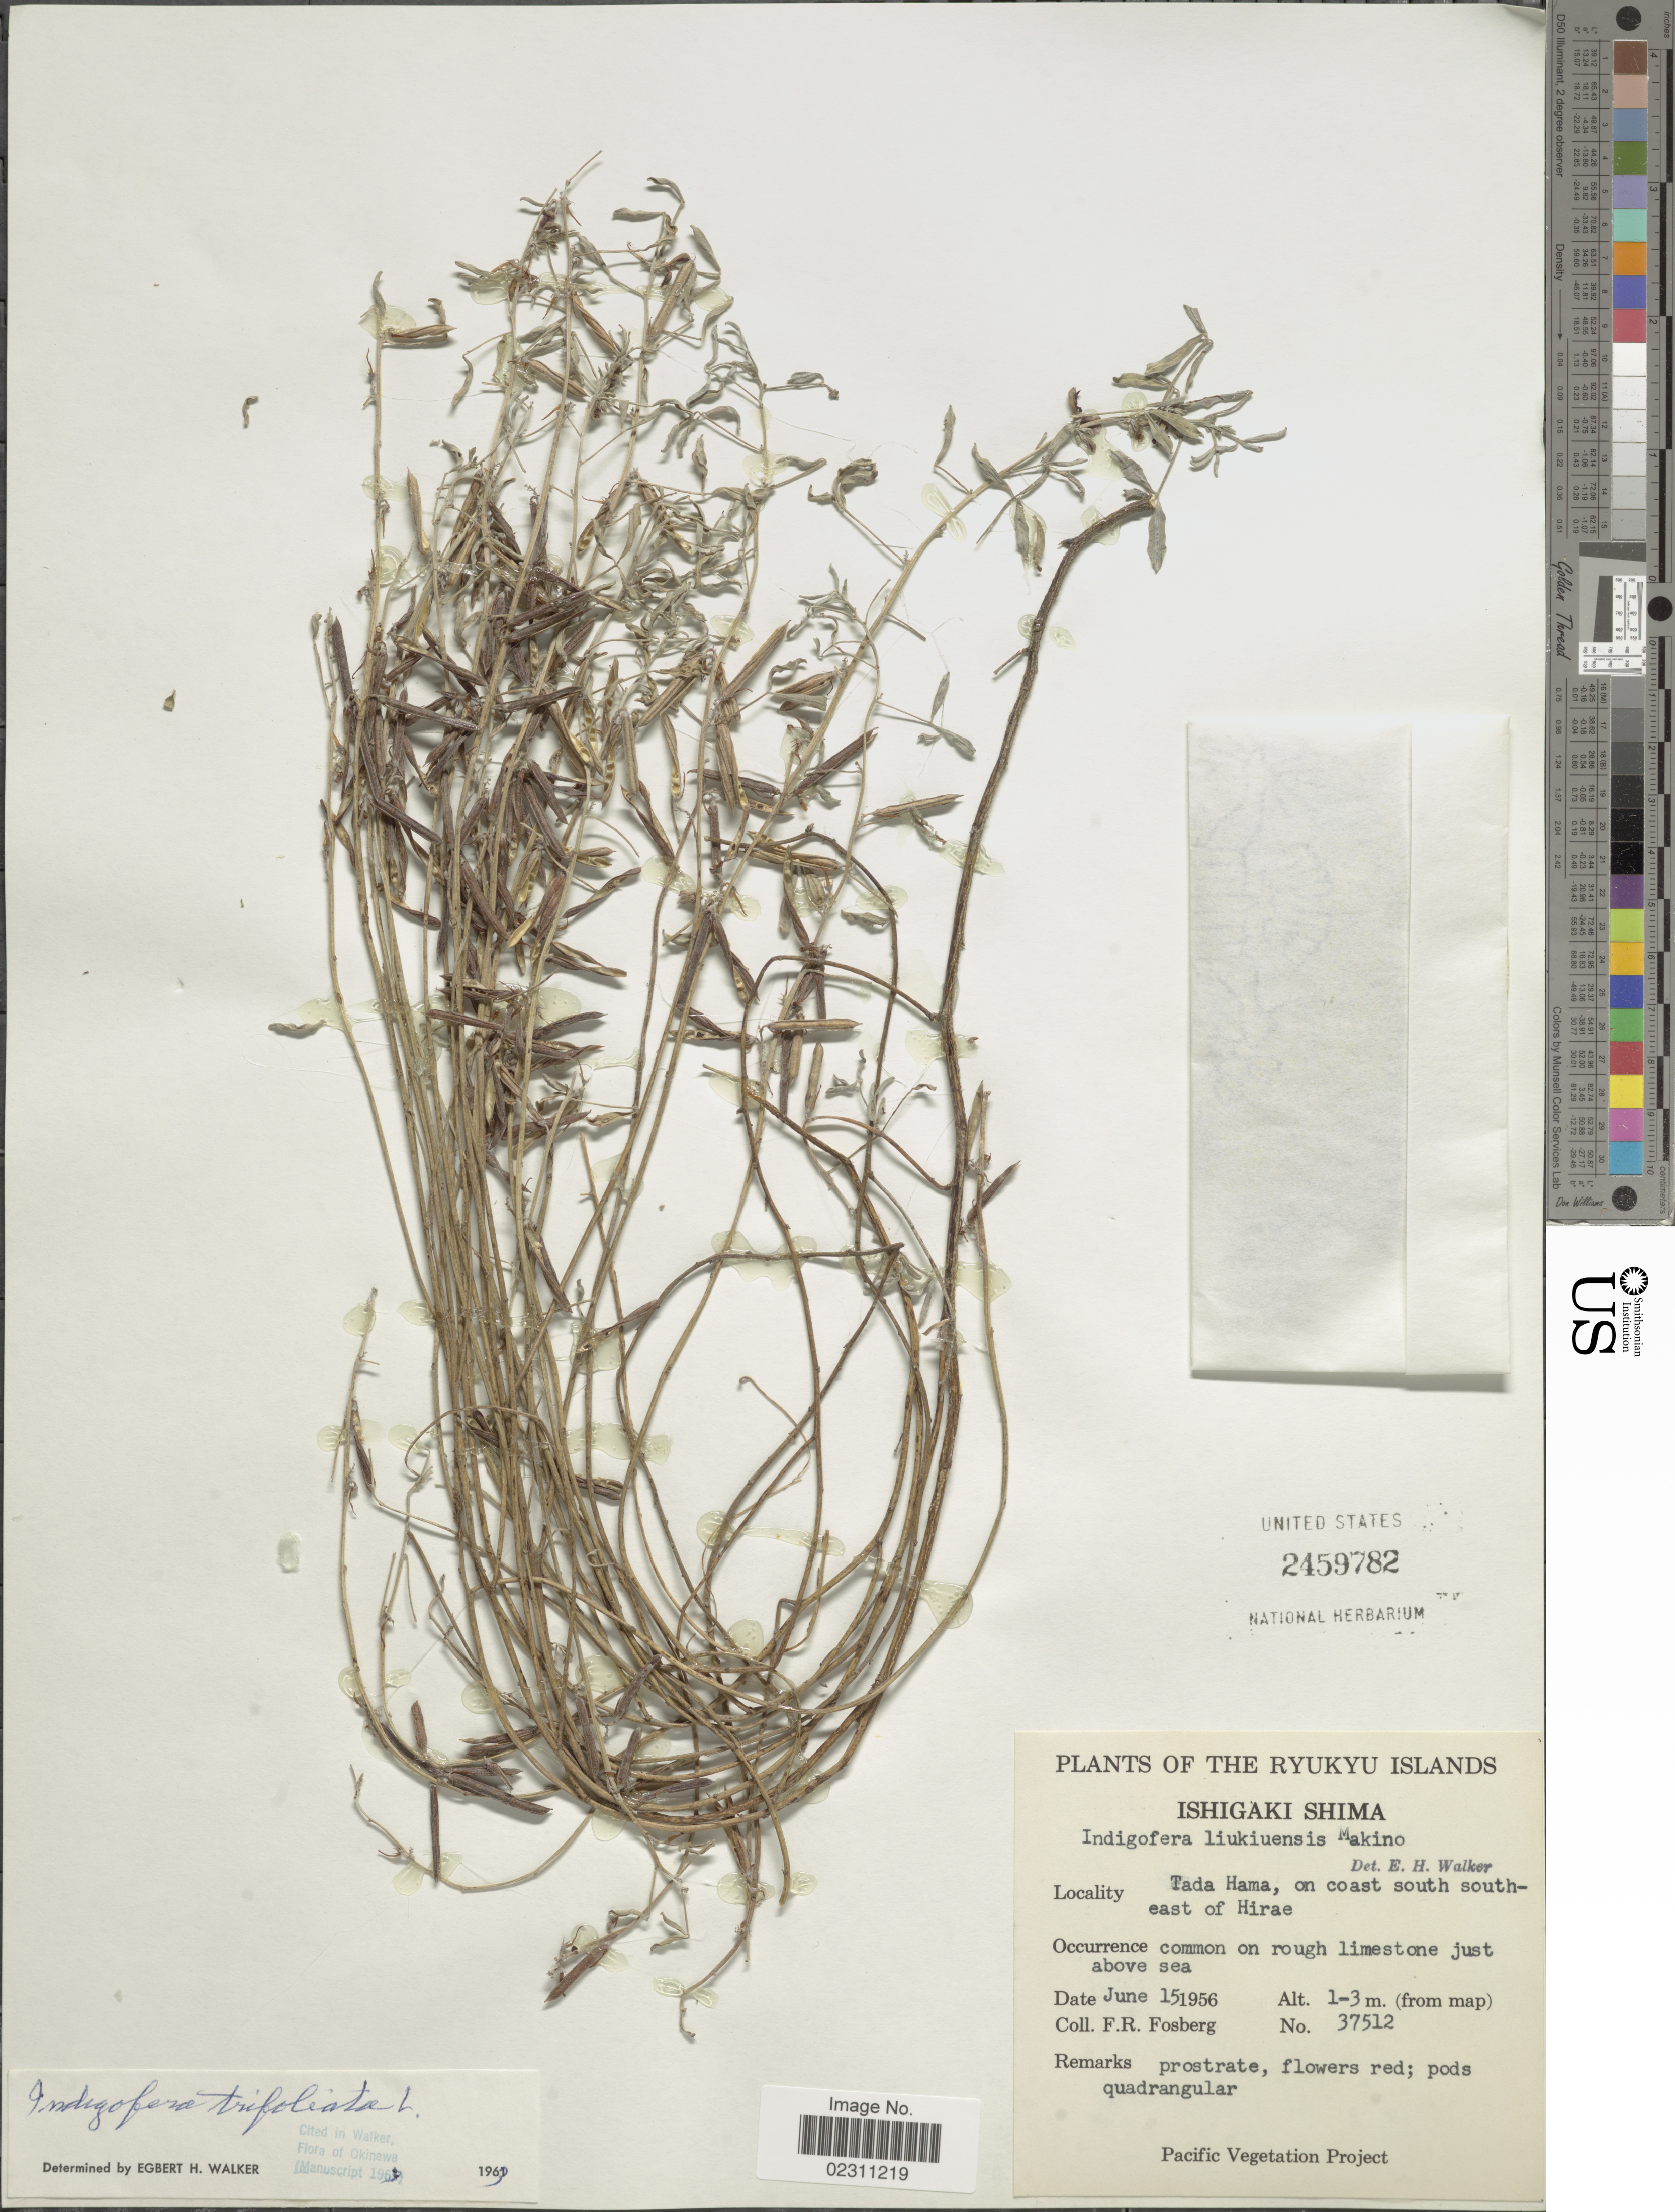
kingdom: Plantae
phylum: Tracheophyta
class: Magnoliopsida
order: Fabales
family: Fabaceae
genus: Indigofera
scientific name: Indigofera trifoliata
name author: L.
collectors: F. R. Fosberg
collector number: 37512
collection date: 1956-06-15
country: Japan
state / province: Okinawa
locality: Ryukyu Islands. Ishigaki Shima. Tada Hama, on coast south south-east of Hirae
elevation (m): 1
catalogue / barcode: US 2459782